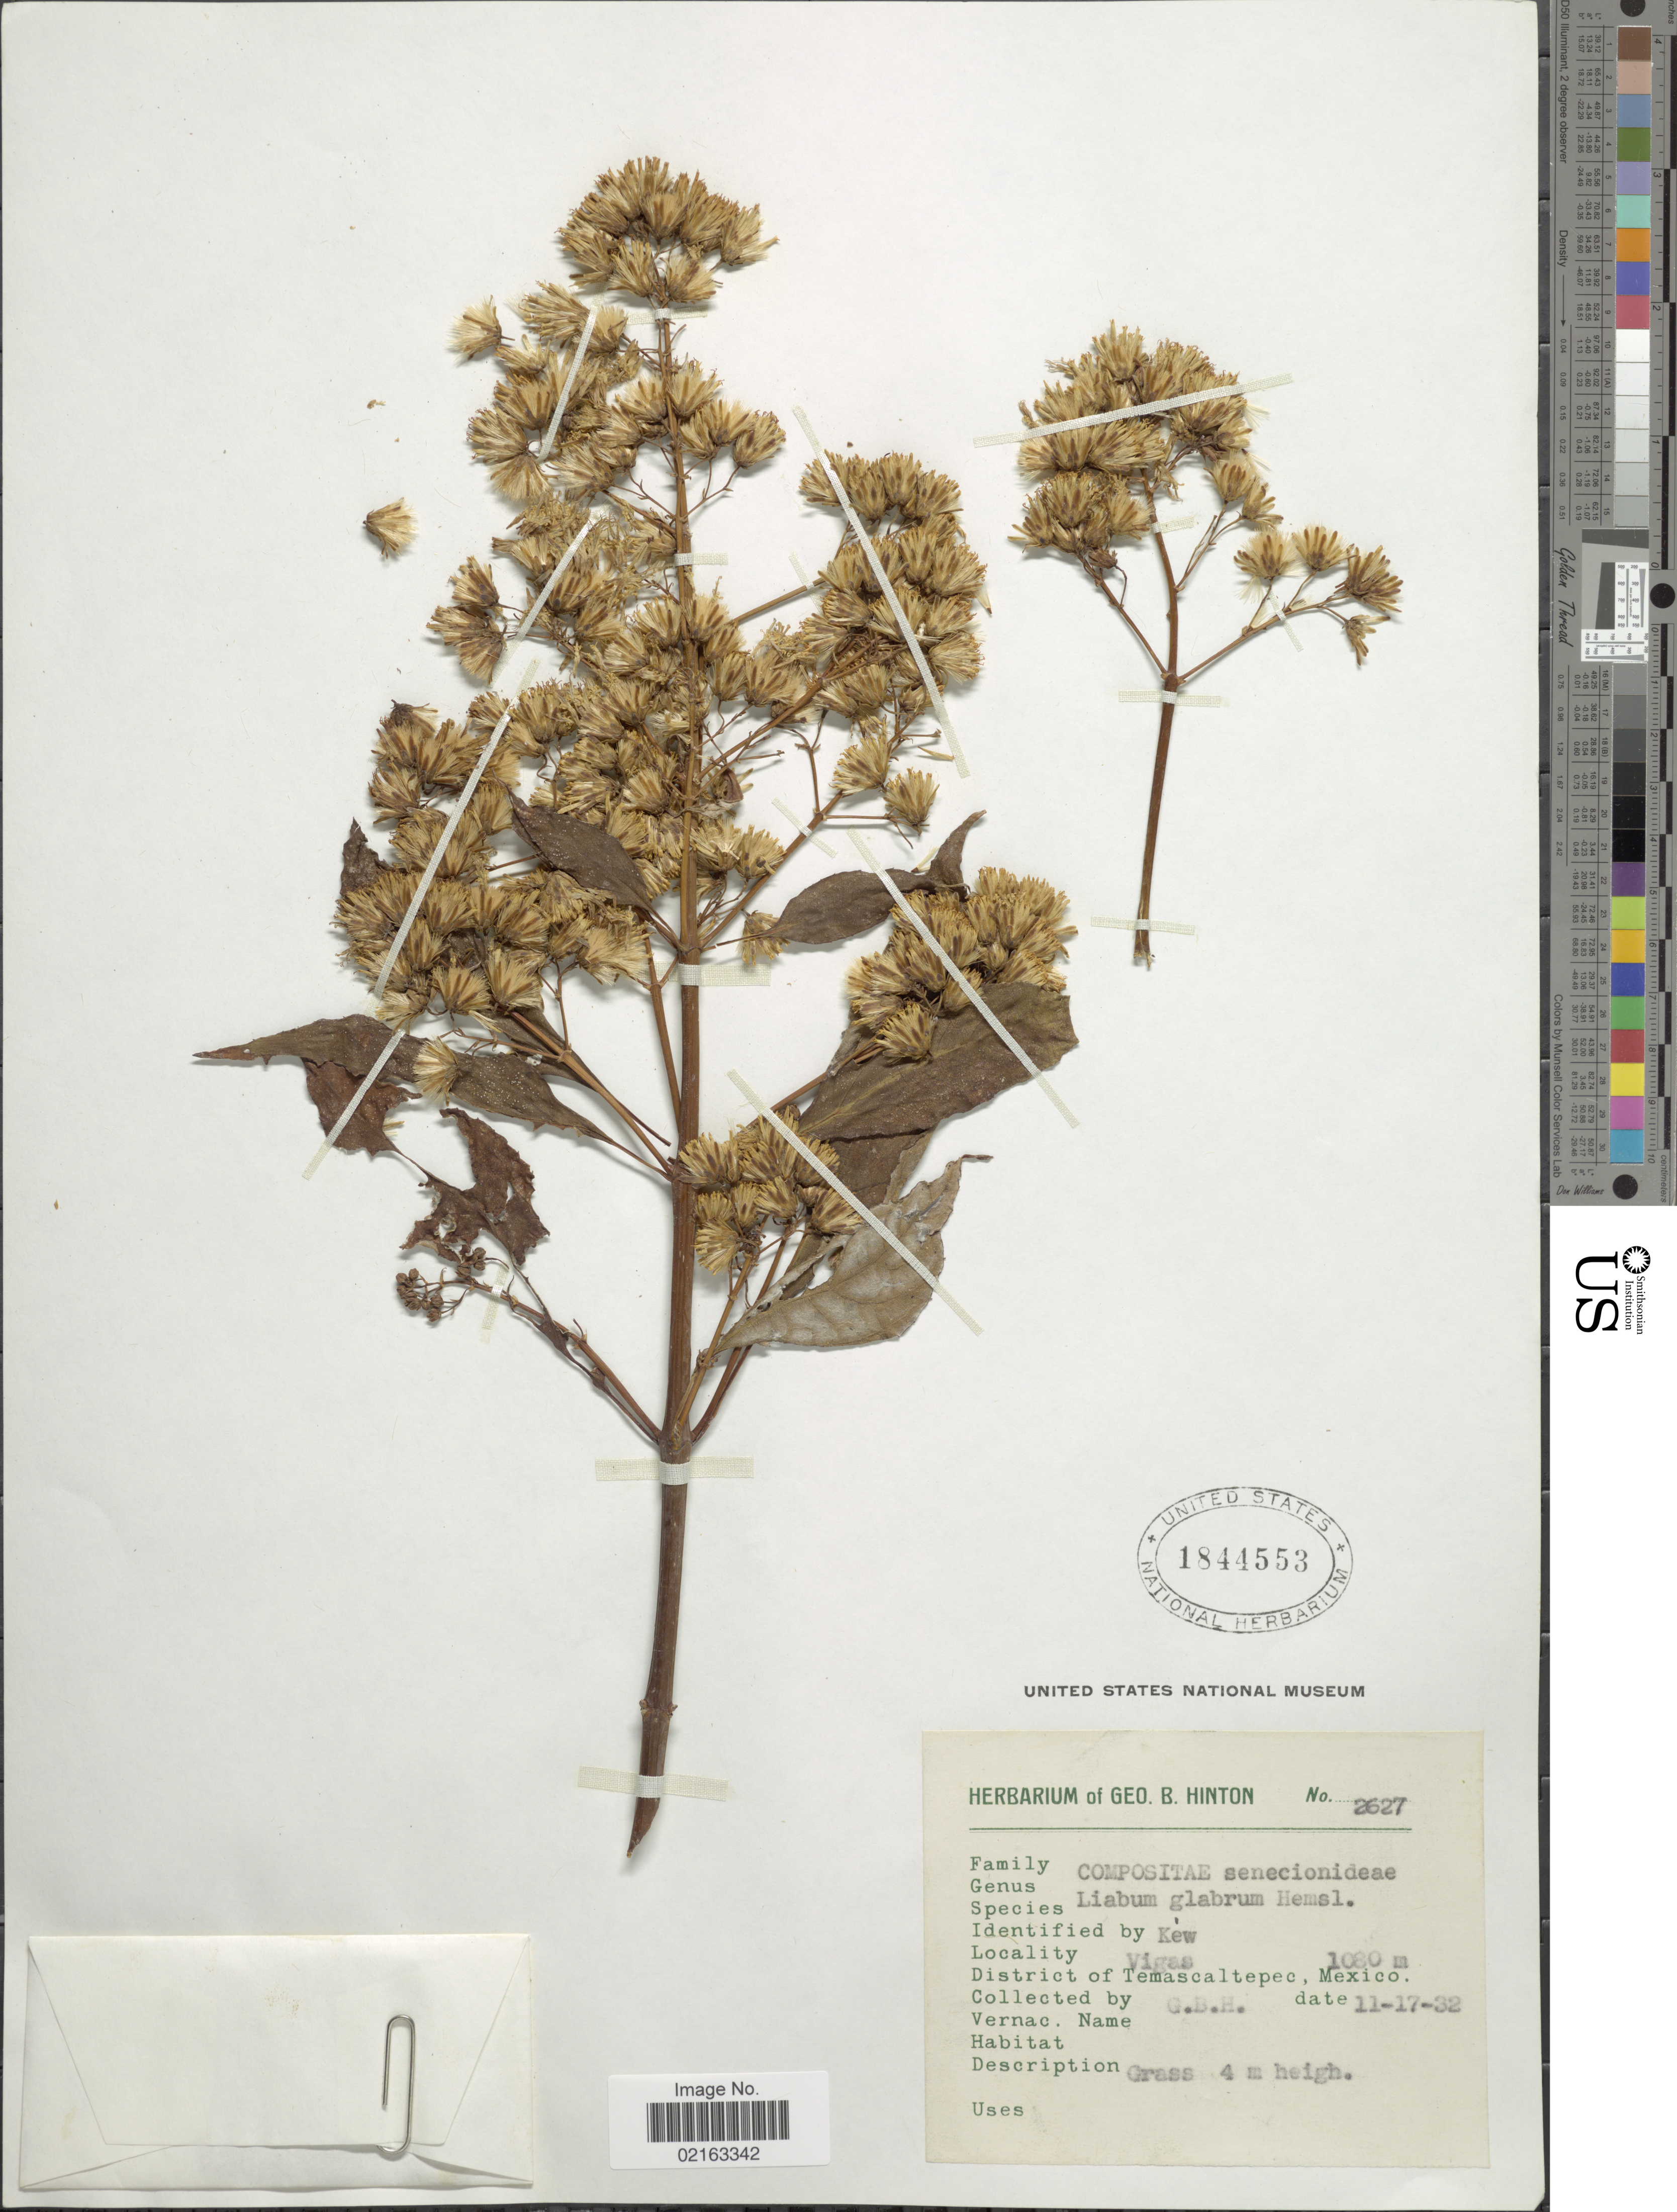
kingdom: Plantae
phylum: Tracheophyta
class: Magnoliopsida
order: Asterales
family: Asteraceae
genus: Sinclairia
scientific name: Sinclairia glabra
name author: (Hemsl.) Rydb.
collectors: G. B. Hinton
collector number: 2627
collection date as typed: Transcribed d/m/y: 17/11/32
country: Mexico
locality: Vigas. District of Temascaltepec, Mexico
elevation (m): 1080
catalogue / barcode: US 1844553